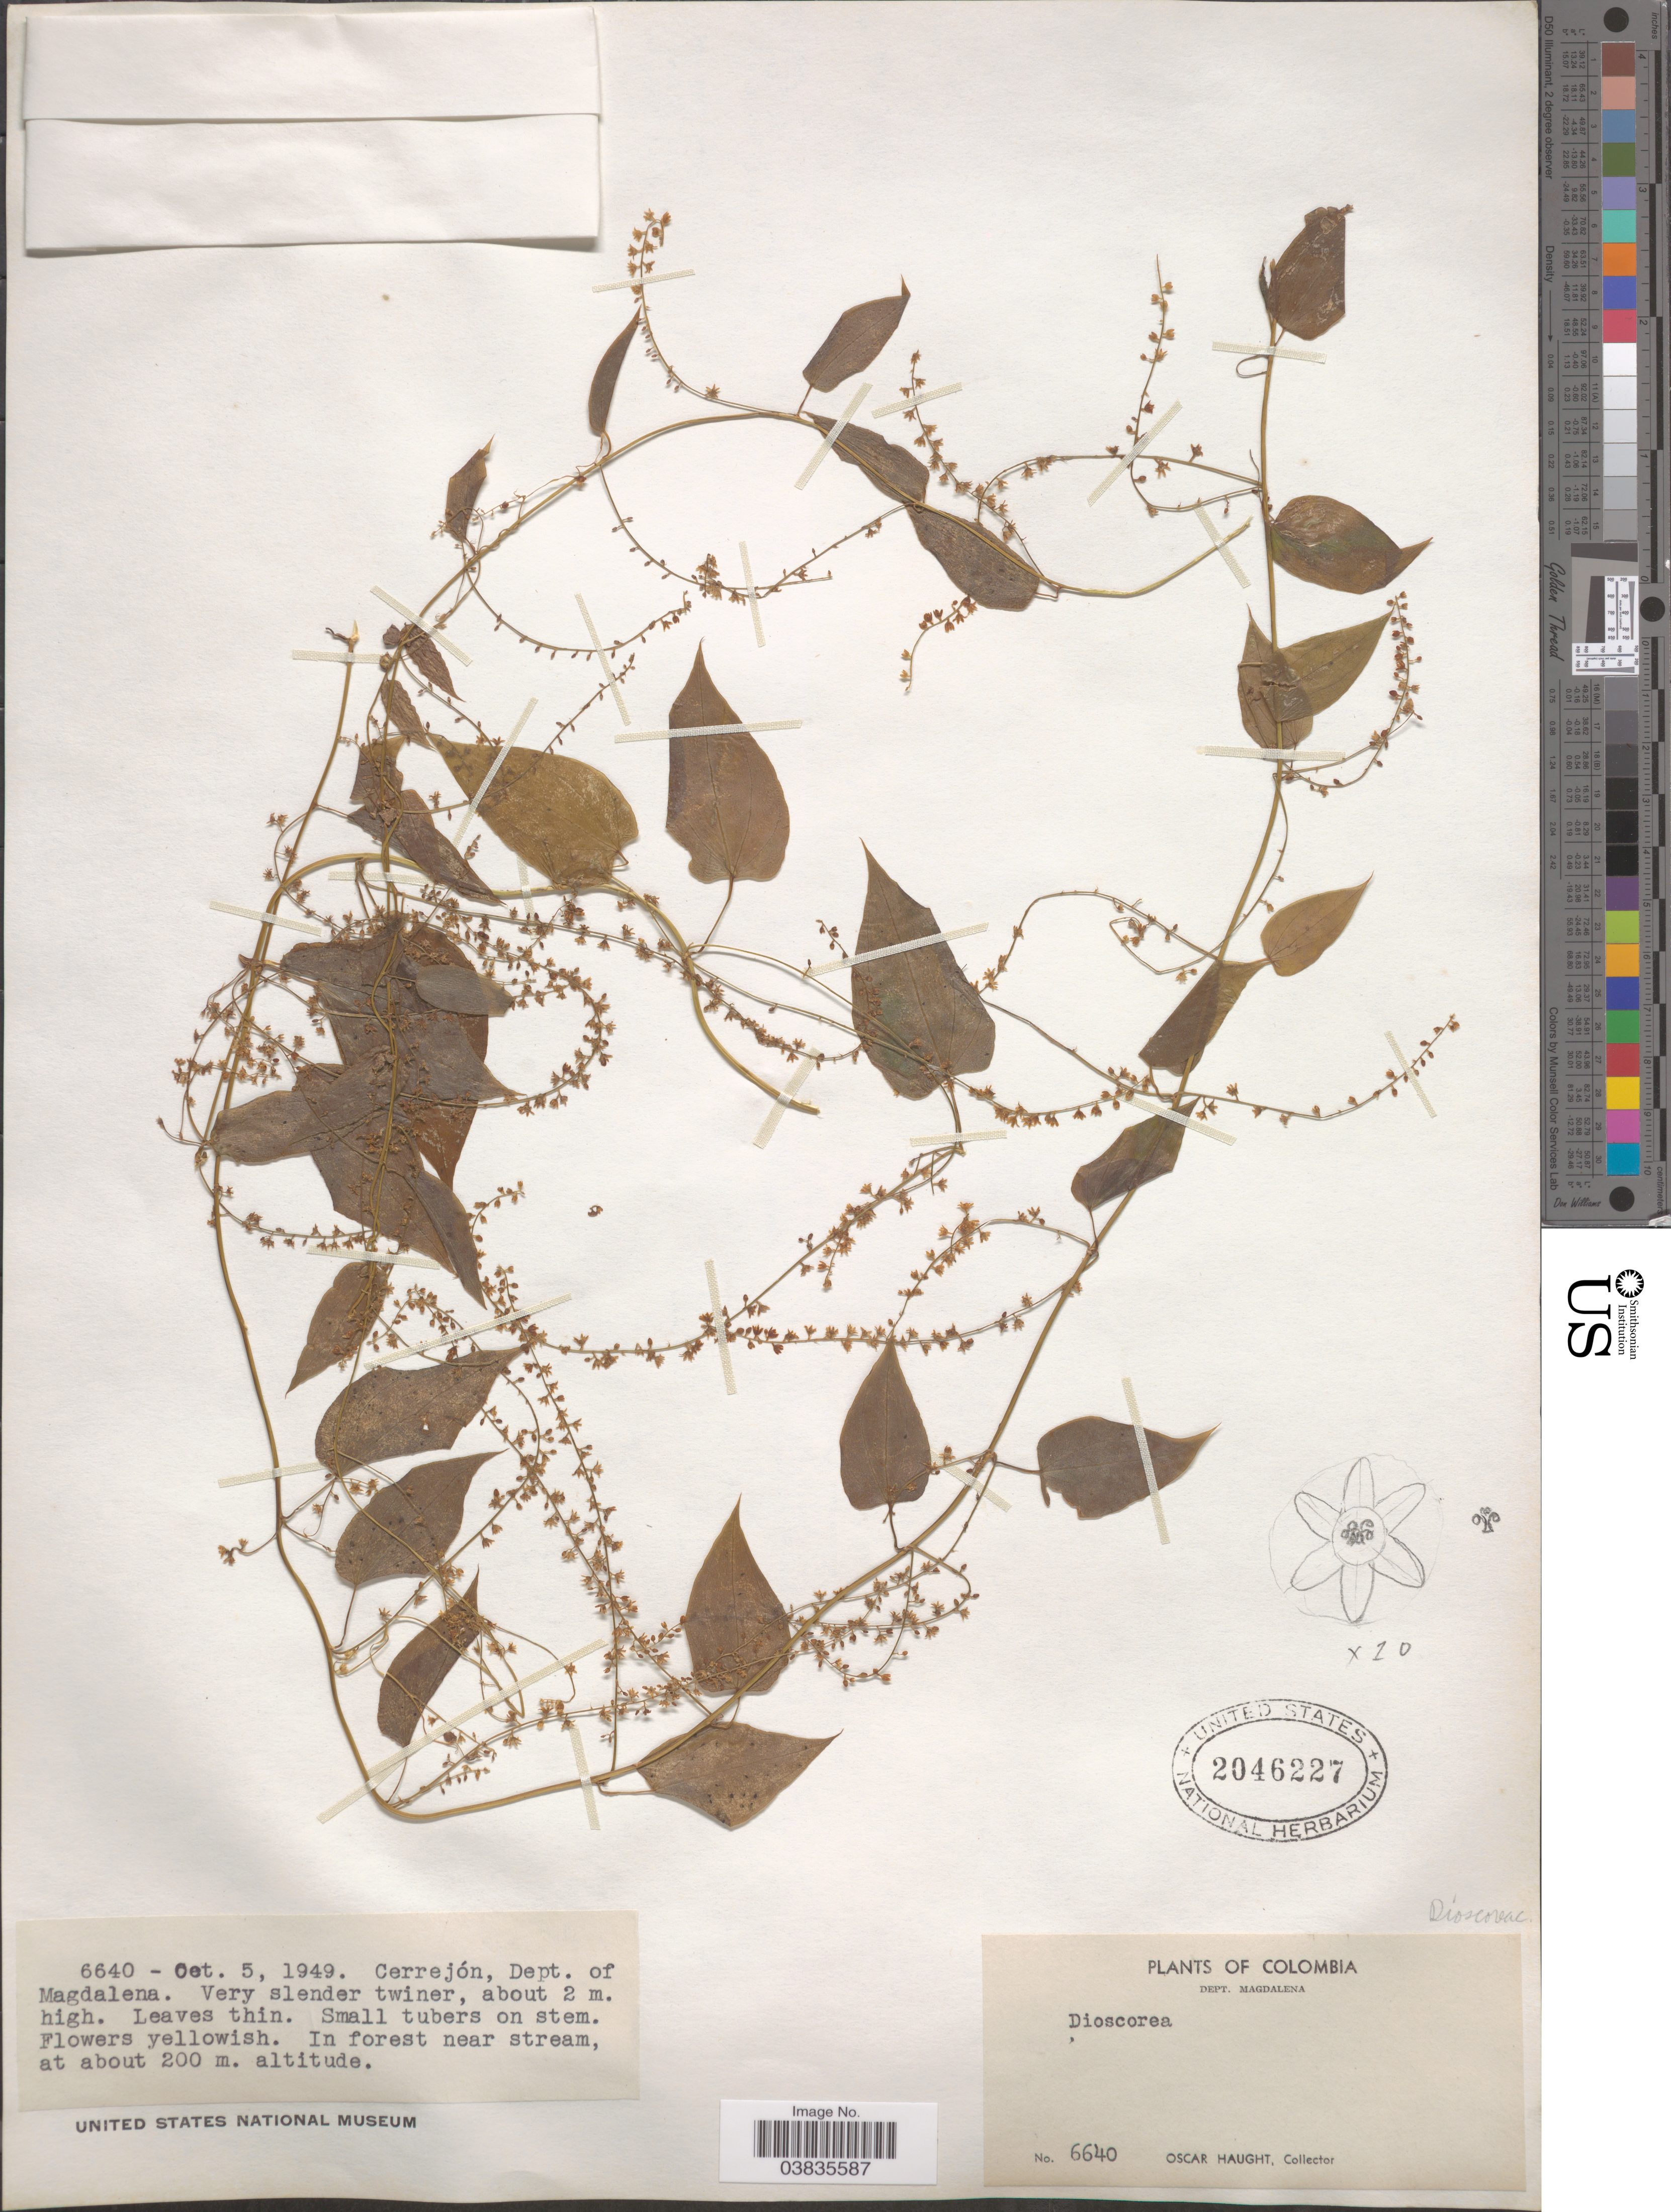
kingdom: Plantae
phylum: Tracheophyta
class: Liliopsida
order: Dioscoreales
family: Dioscoreaceae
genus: Dioscorea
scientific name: Dioscorea sp.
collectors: O. L. Haught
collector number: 6640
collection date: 1949-10-05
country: Colombia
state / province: Magdalena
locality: Cerrejón, Dept. of Magdalena.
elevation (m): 200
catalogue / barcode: US 2046227